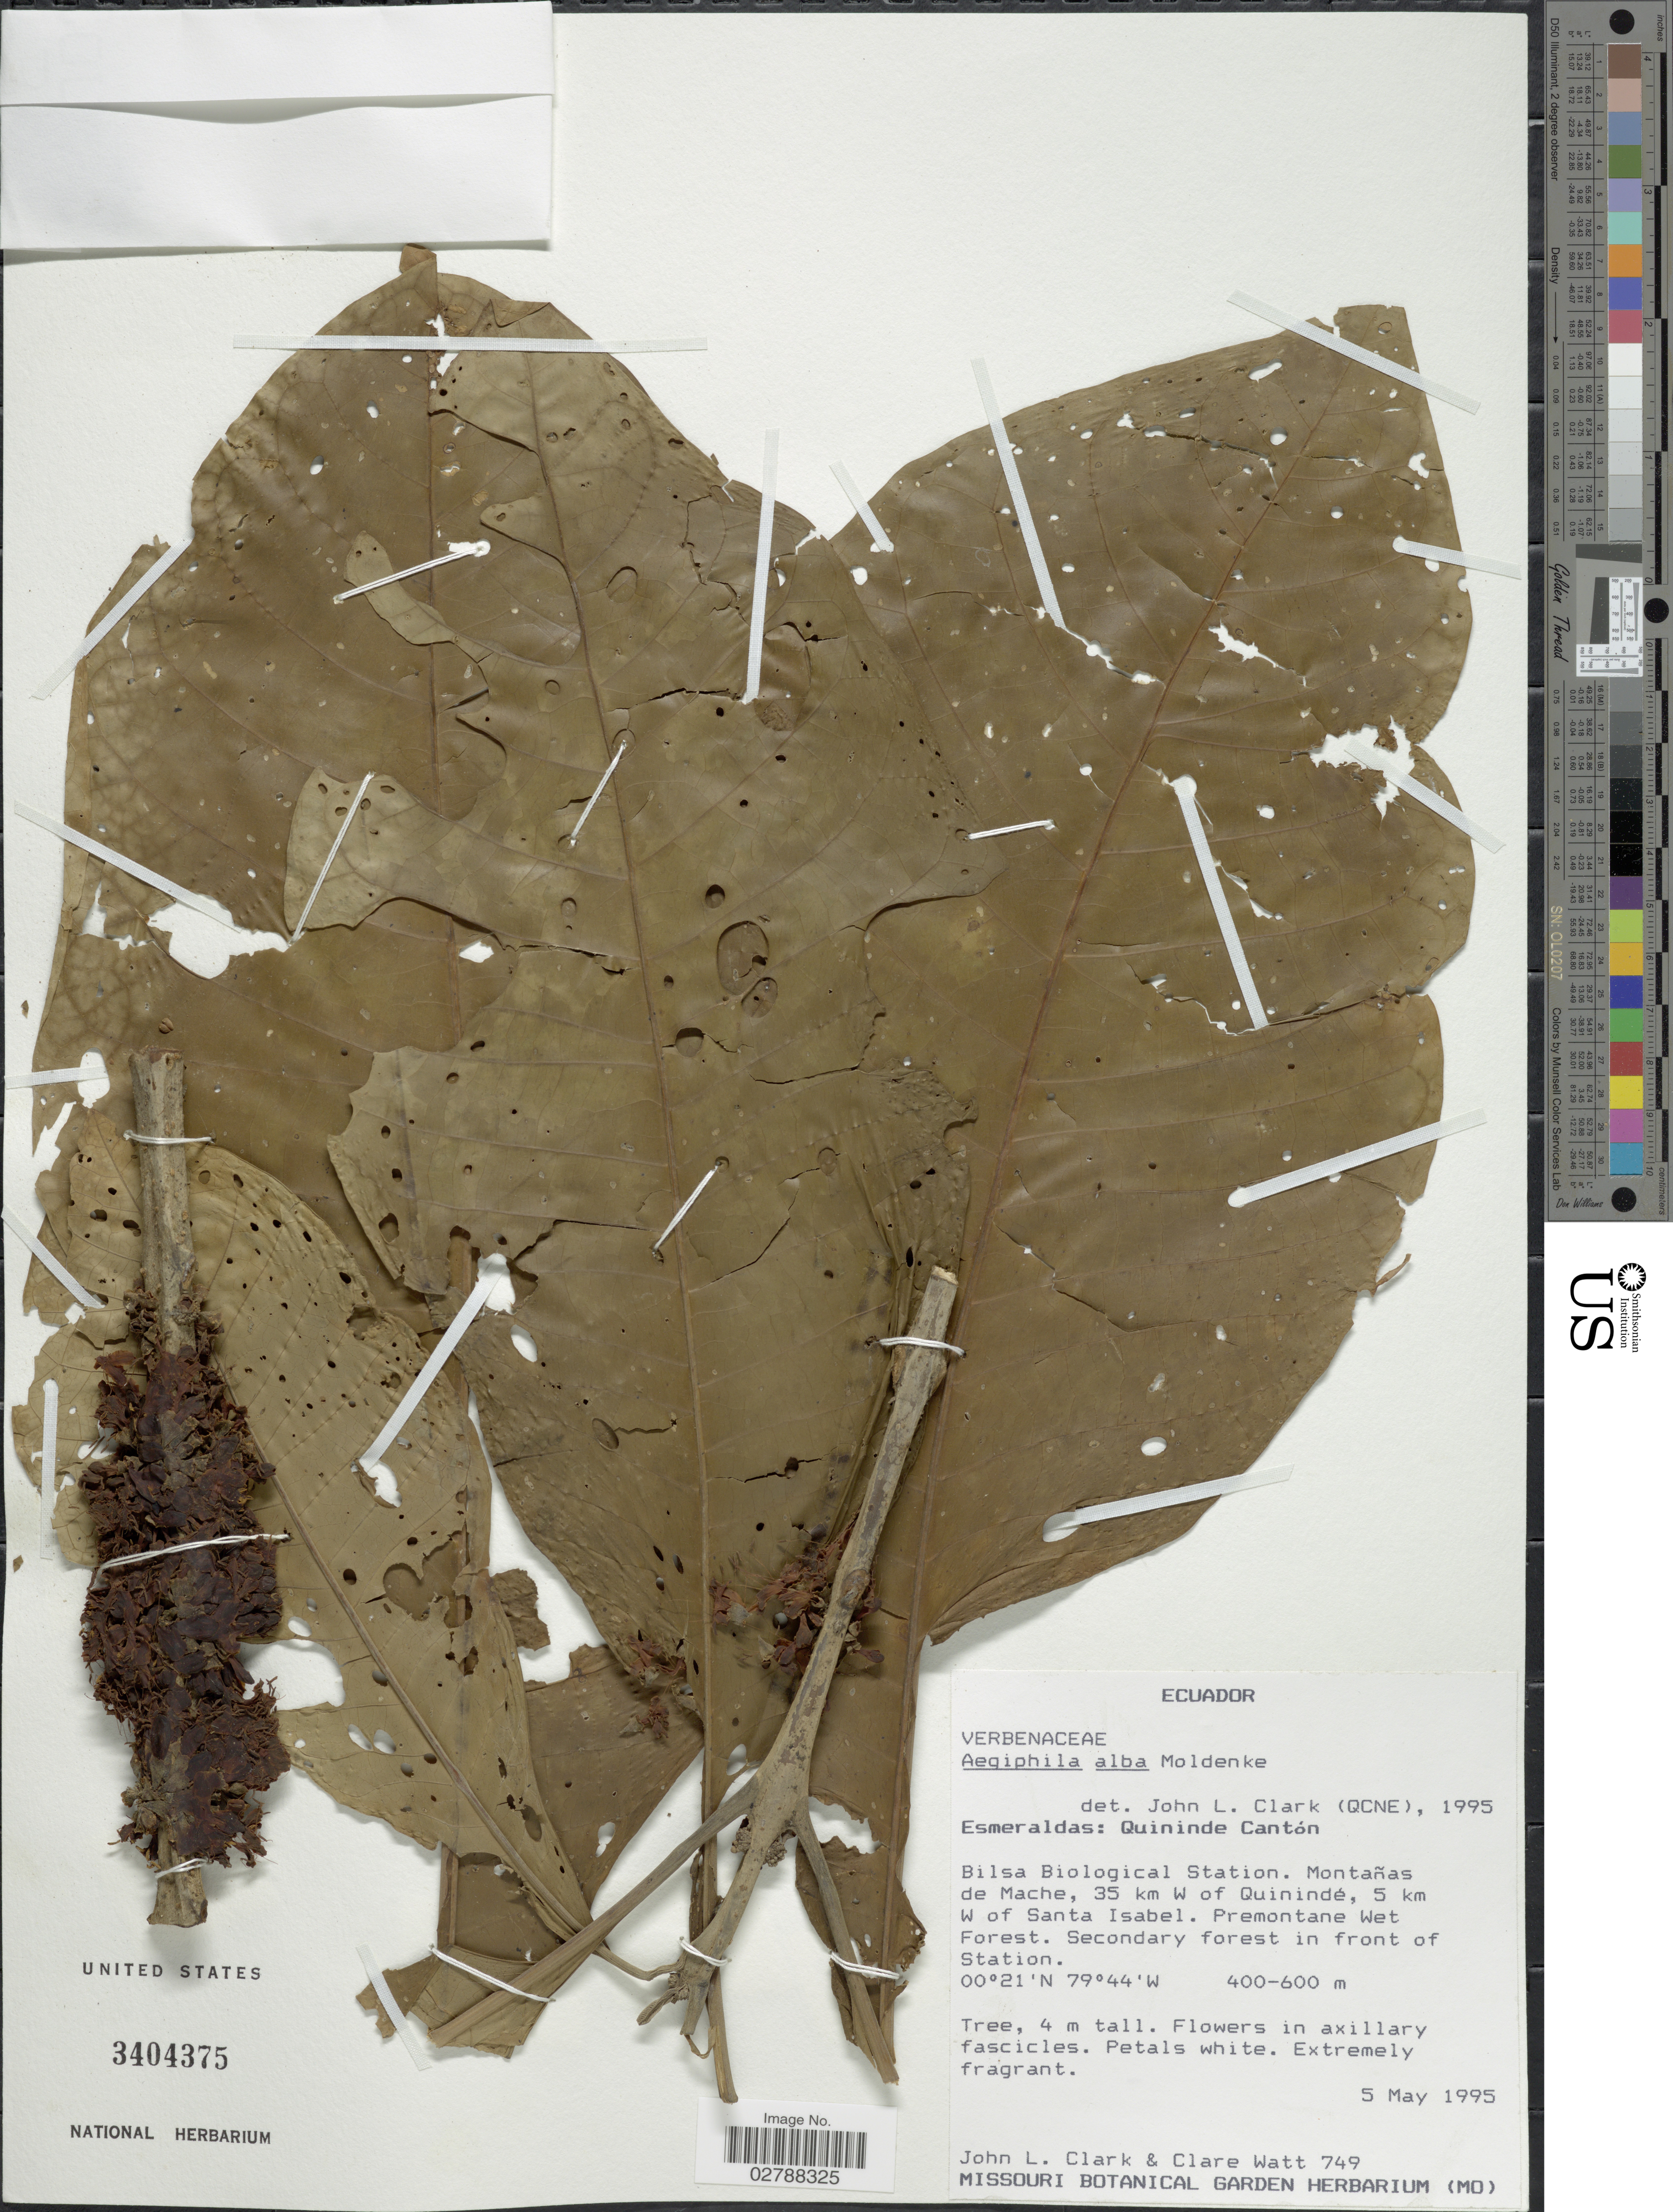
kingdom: Plantae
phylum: Tracheophyta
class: Magnoliopsida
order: Lamiales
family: Lamiaceae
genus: Aegiphila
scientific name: Aegiphila alba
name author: Moldenke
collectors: J. L. Clark & C. Watt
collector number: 749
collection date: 1995-05-05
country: Ecuador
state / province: Esmeraldas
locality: Quininde Cantón, Bilsa Biological Station. Montañas de Mache, 35 km W of Quinindé, 5 km W of Santa Isabel.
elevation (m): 400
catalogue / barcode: US 3404375